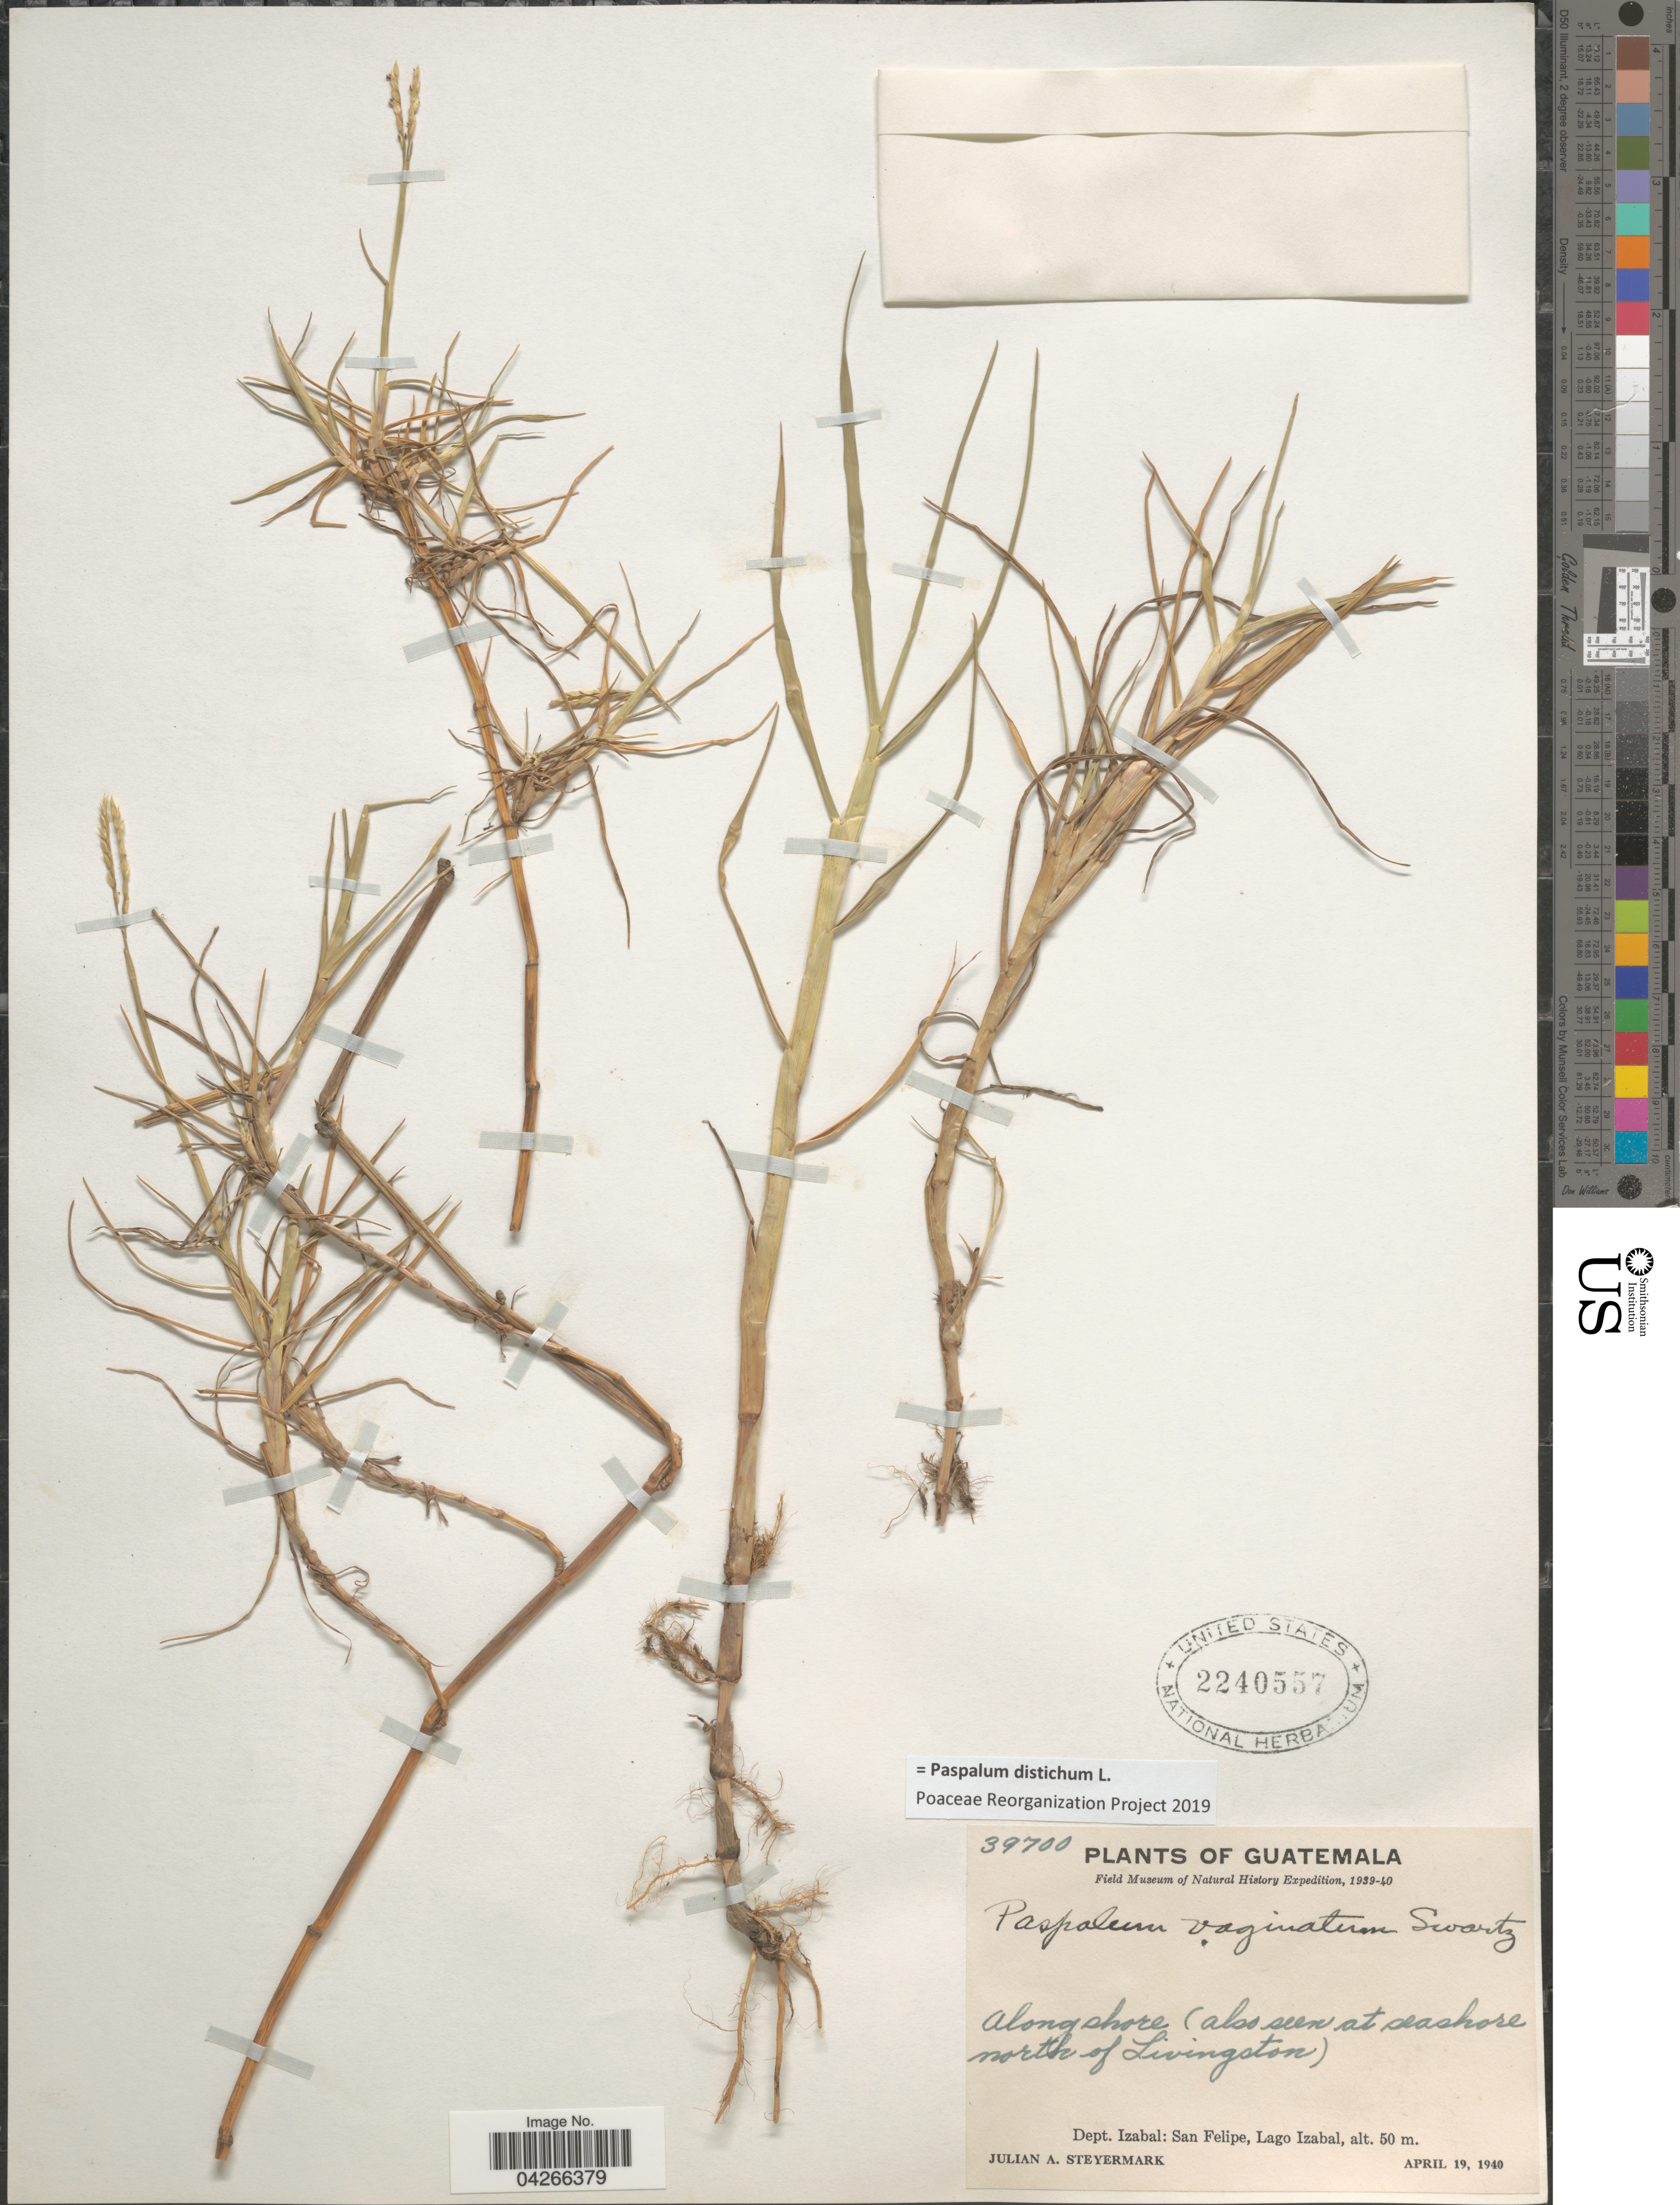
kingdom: Plantae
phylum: Tracheophyta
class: Liliopsida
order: Poales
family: Poaceae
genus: Paspalum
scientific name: Paspalum distichum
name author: L.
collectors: J. Steyermark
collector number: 39700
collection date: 1940-04-19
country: Guatemala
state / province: Izabal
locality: Field Museum of Natural History Expedition, 1939-40. Along shore (also seen at seashore north of Livingston). Dept. Izabal: San Felipe, Lago Izabal.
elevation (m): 50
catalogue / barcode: US 2240557